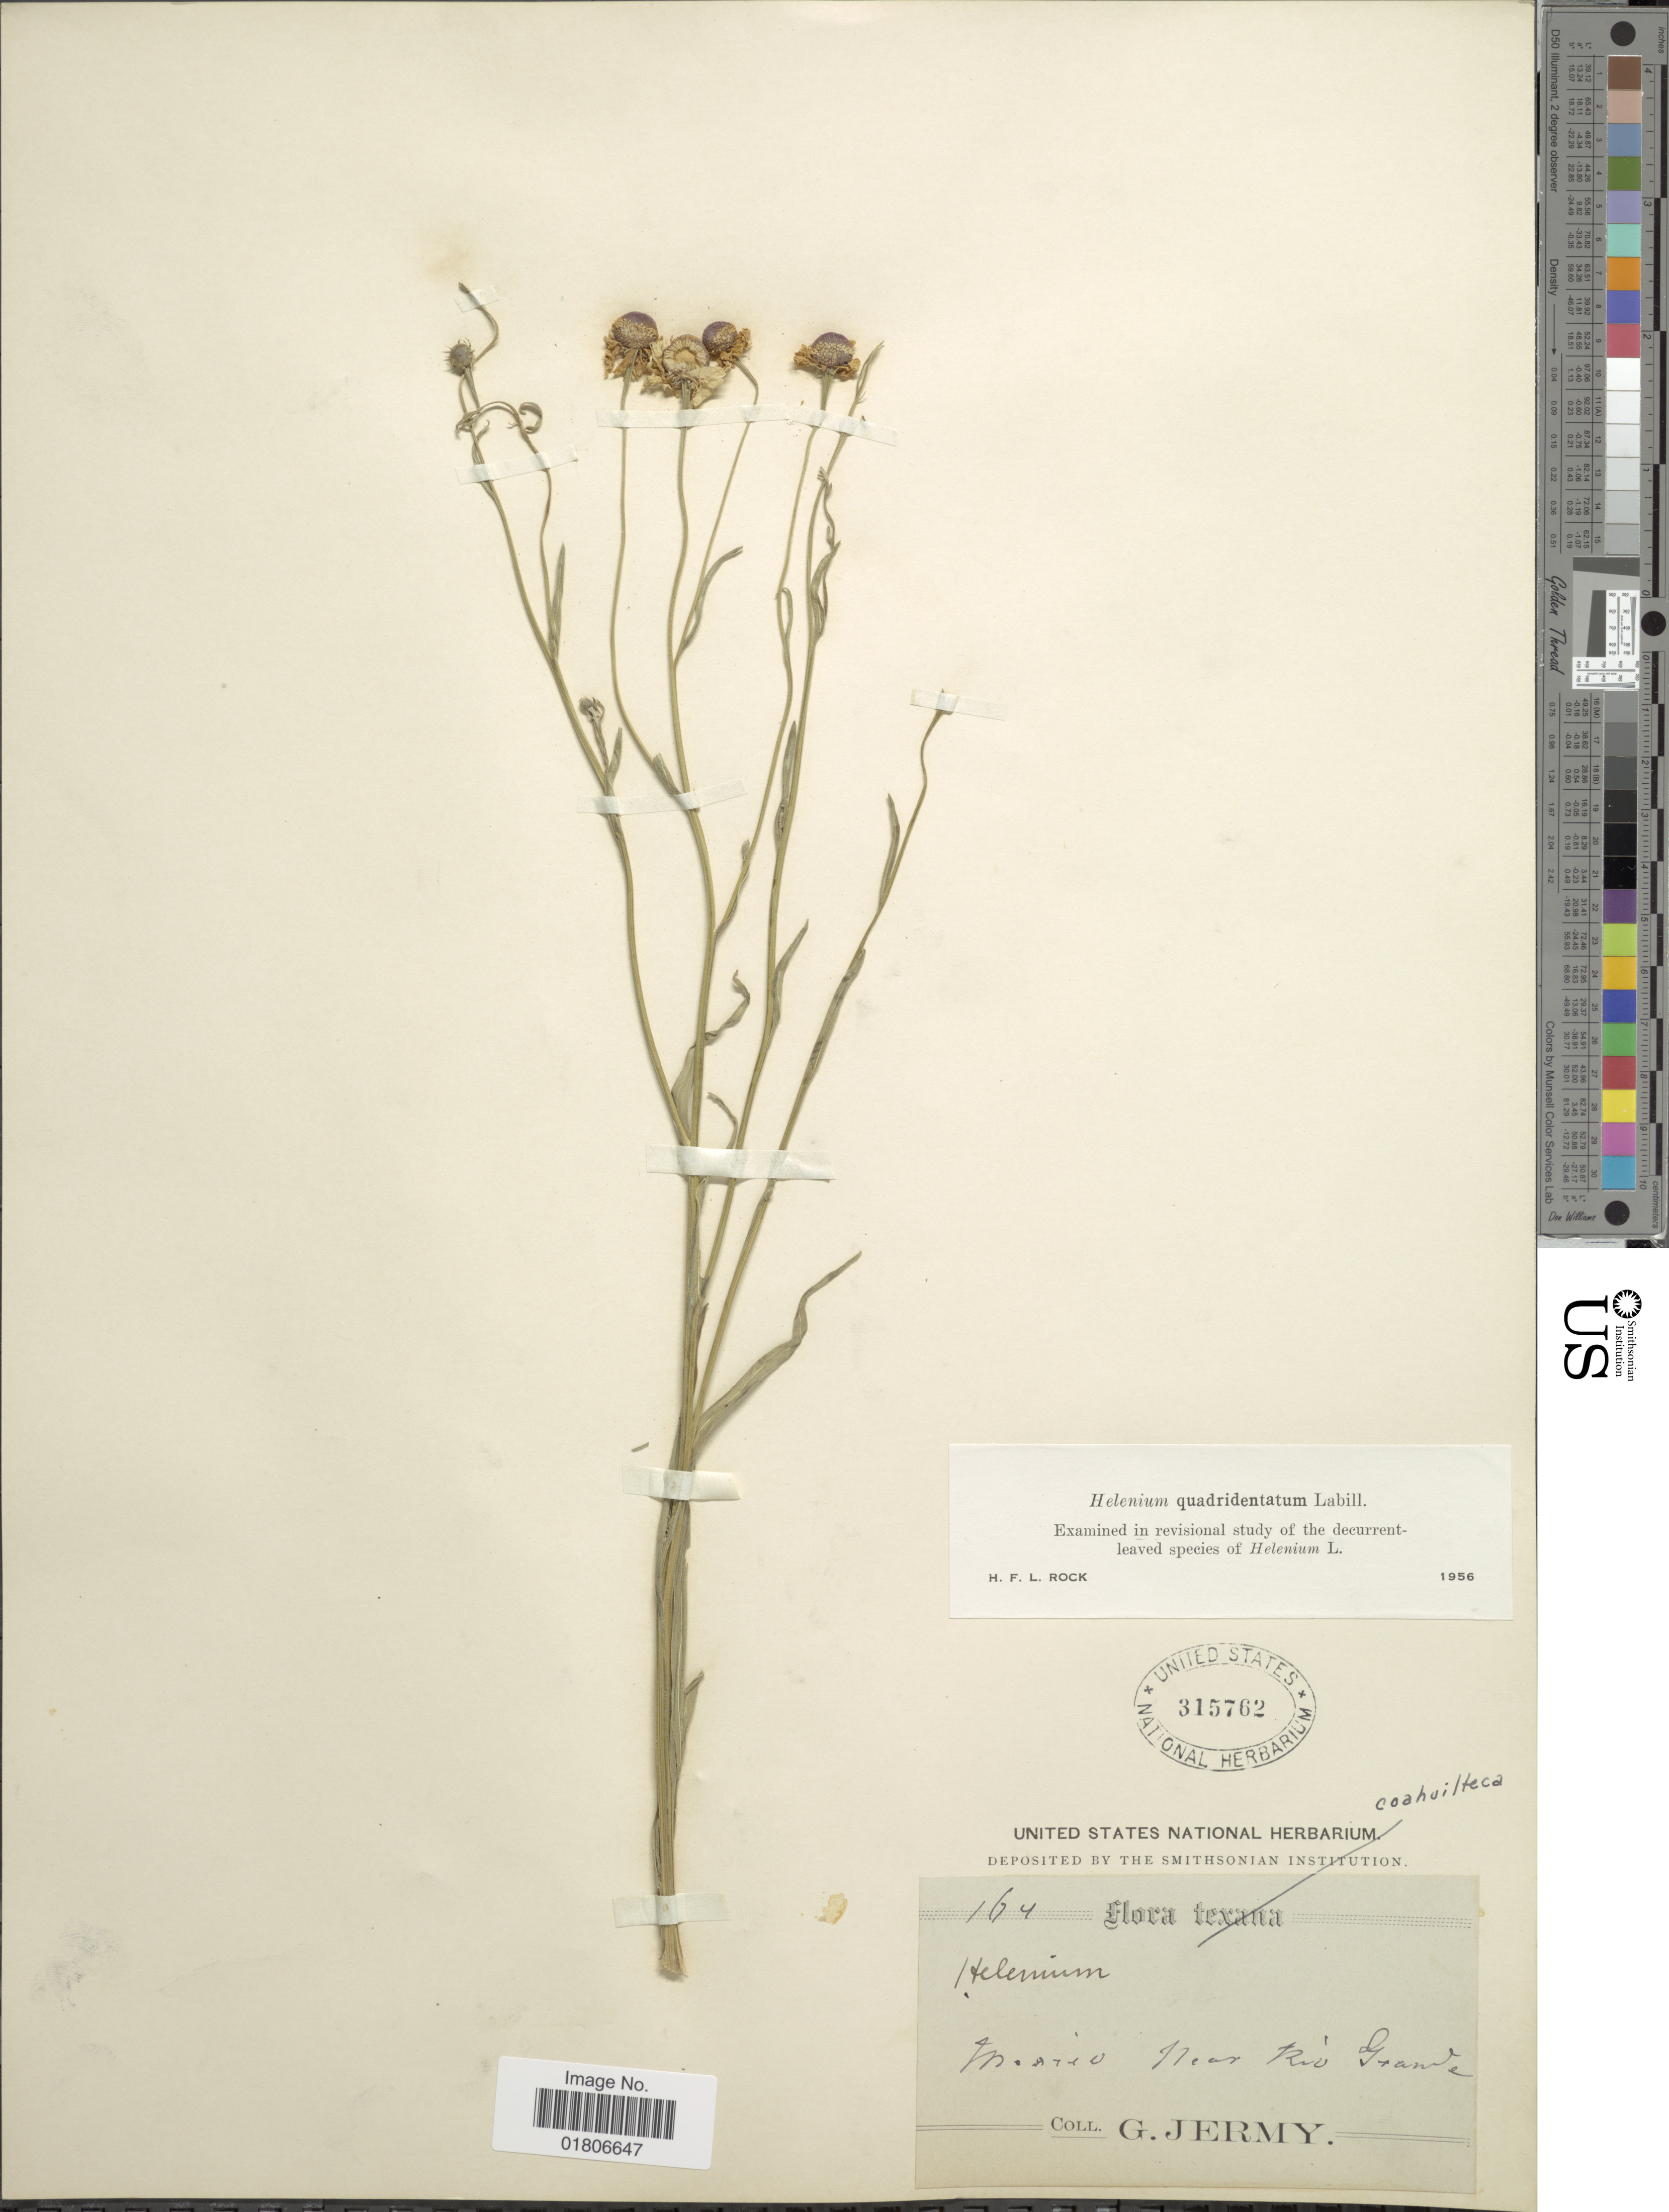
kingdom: Plantae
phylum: Tracheophyta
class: Magnoliopsida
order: Asterales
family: Asteraceae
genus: Helenium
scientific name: Helenium quadridentatum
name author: Labill.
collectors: G. Jermy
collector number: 164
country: Mexico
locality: Coahuilteca. Near Rio Grande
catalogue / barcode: US 315762